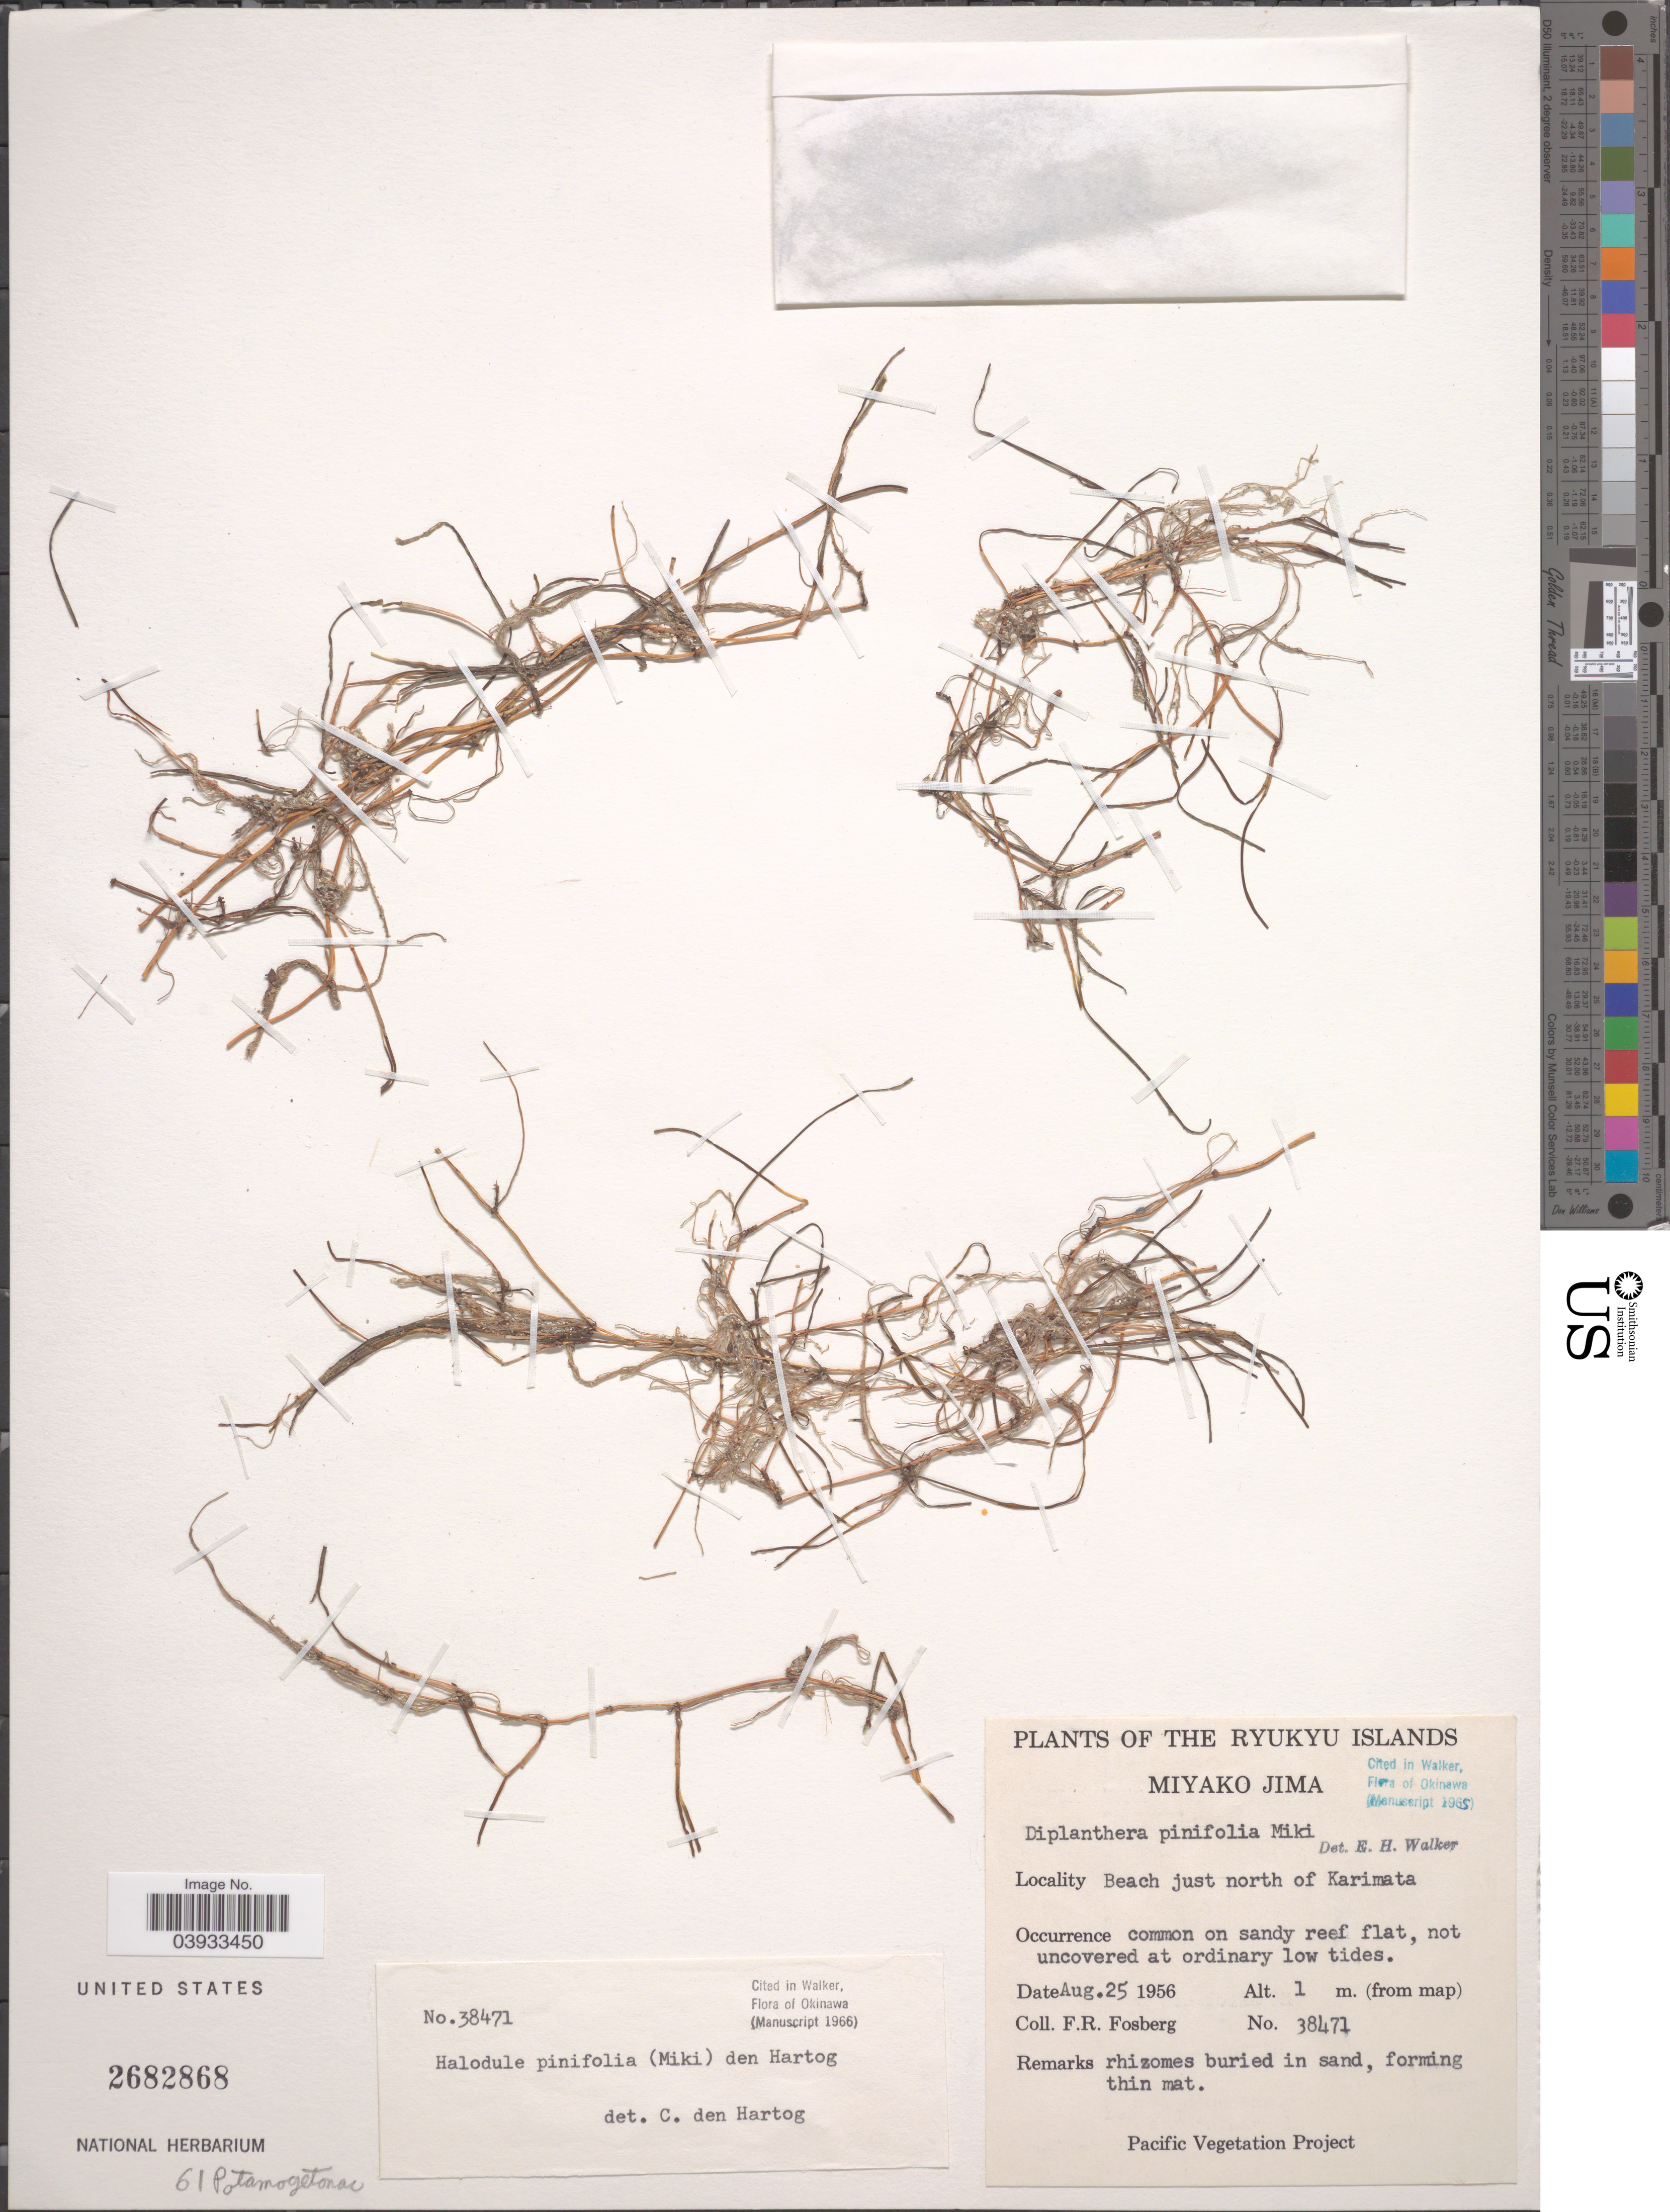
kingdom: Plantae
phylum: Tracheophyta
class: Liliopsida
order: Alismatales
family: Cymodoceaceae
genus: Halodule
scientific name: Halodule pinifolia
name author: (Miki) Hartog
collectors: F. R. Fosberg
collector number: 38471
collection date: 1956-08-25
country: Japan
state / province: Okinawa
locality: The Ryukyu Islands, Miyako Jima. Beach just north of Karimata.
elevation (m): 1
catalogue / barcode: US 2682868